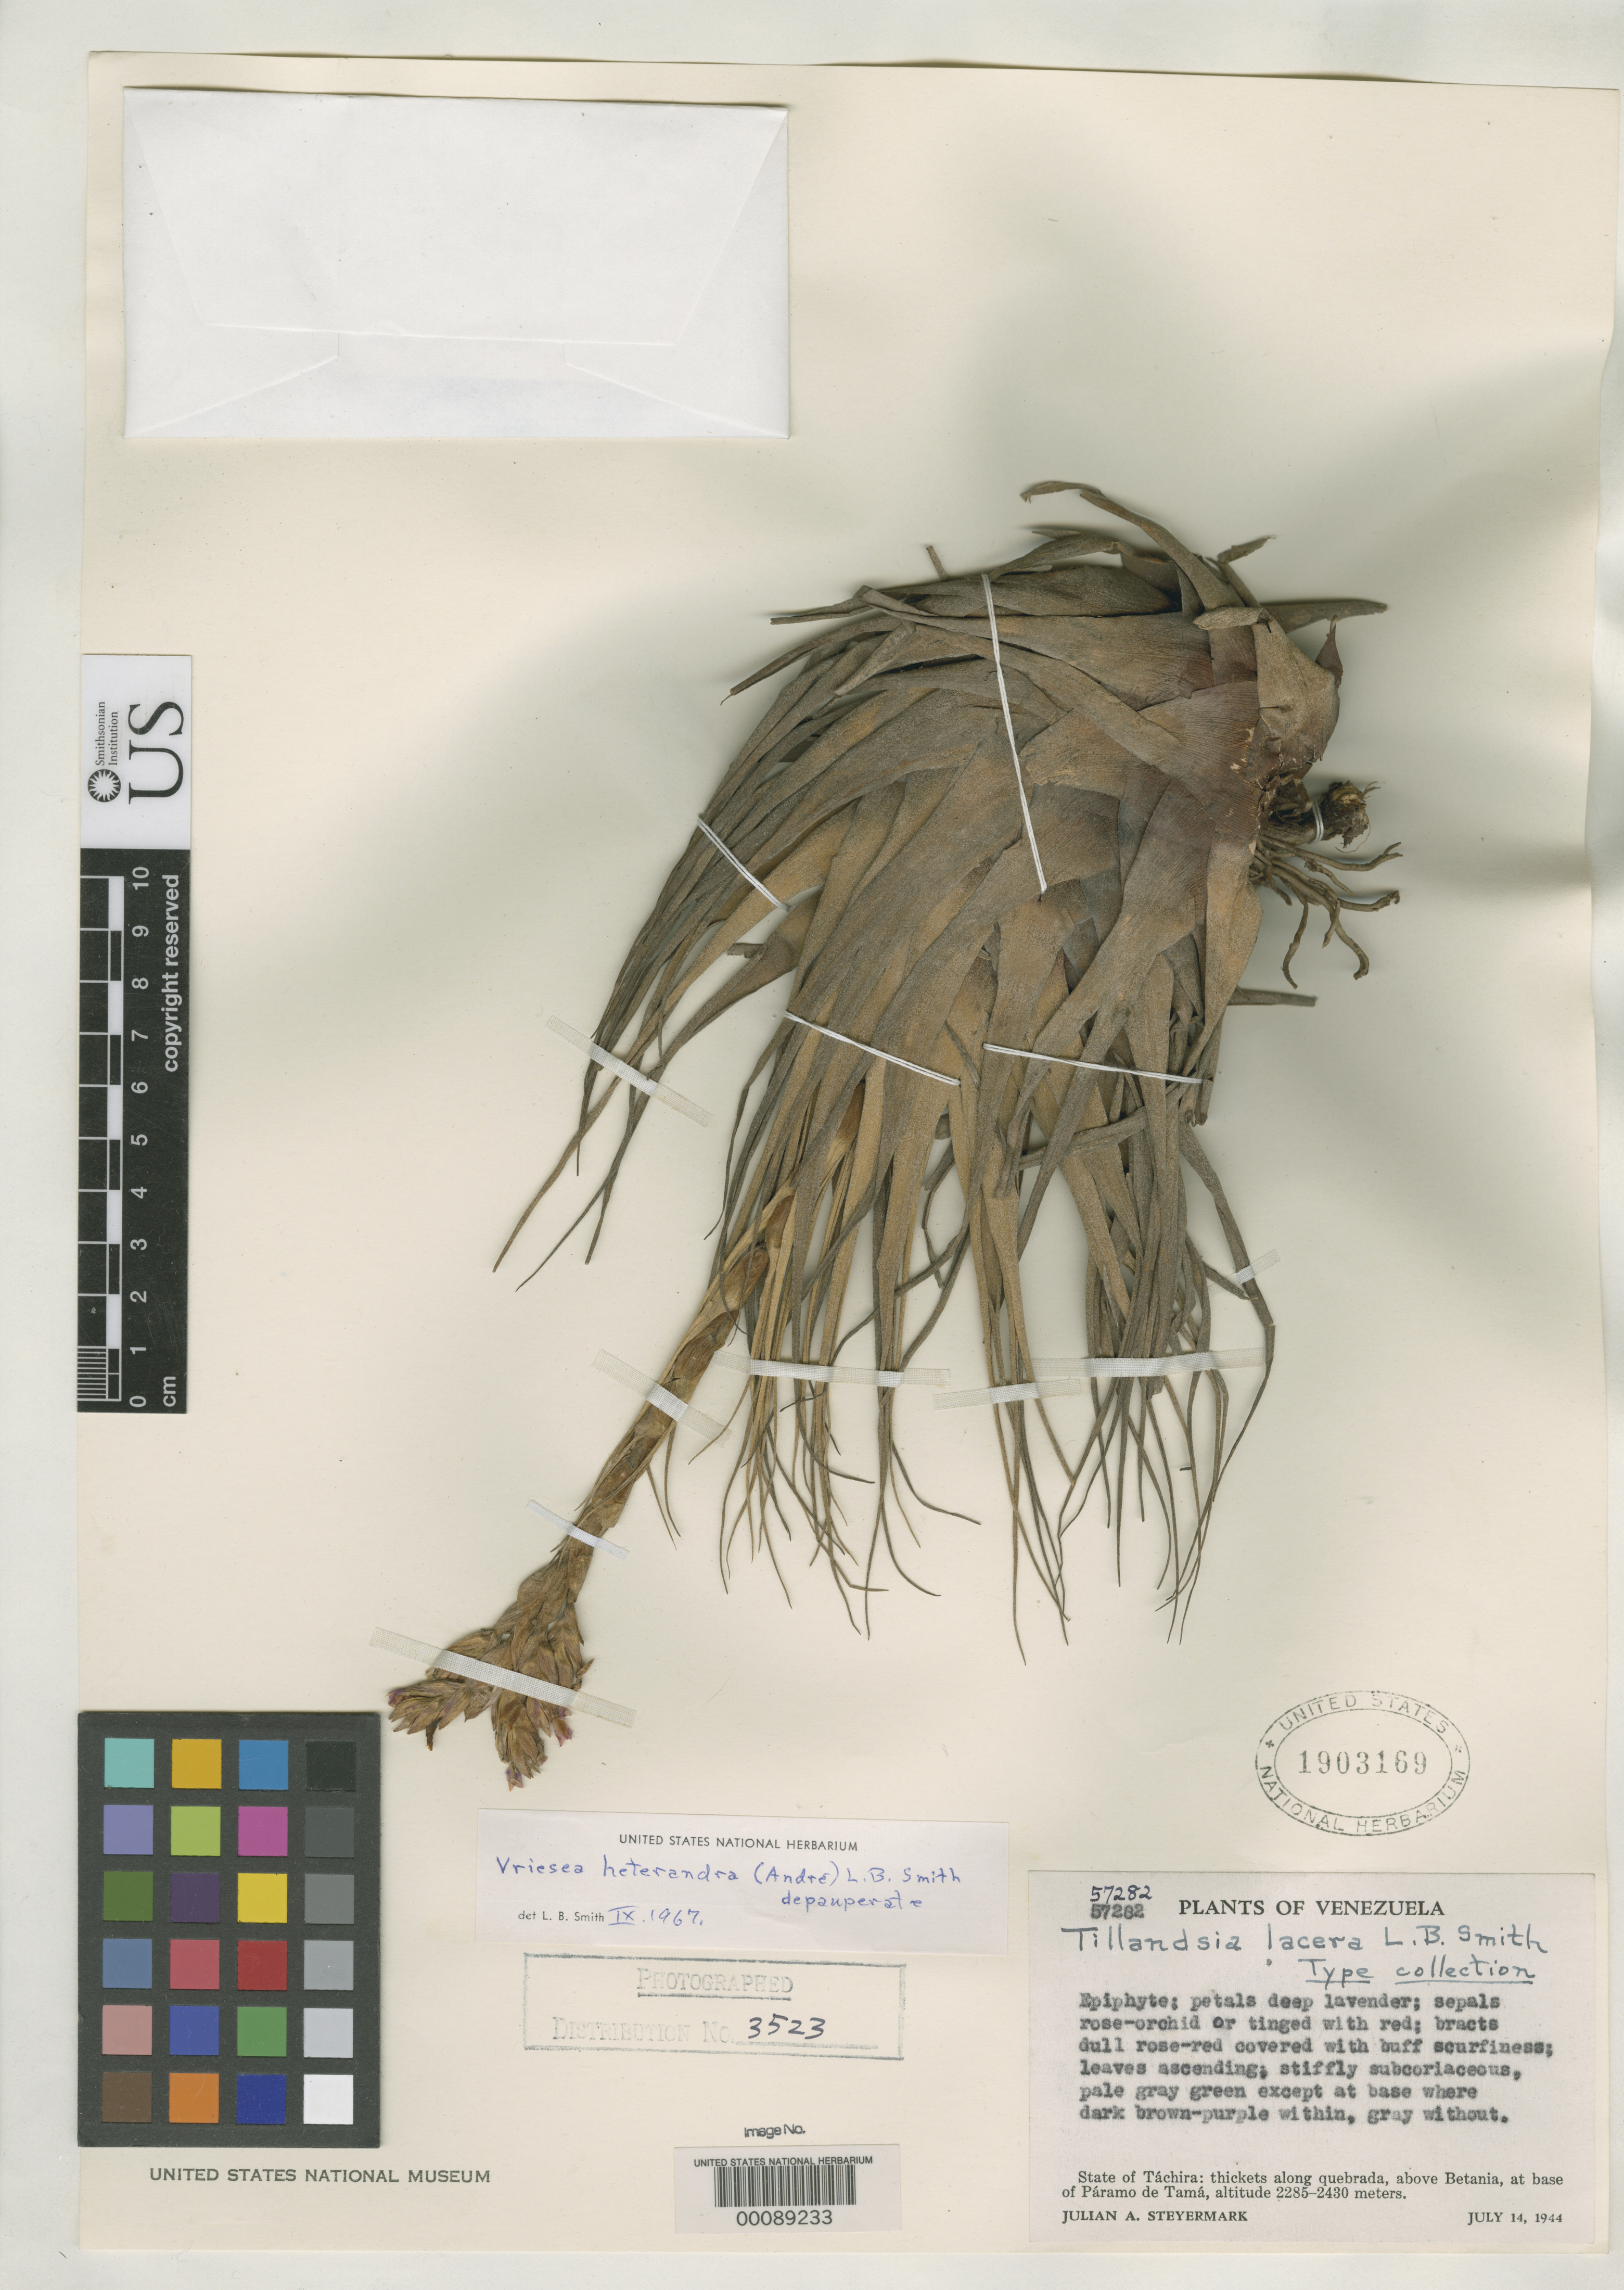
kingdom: Plantae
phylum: Tracheophyta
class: Liliopsida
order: Poales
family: Bromeliaceae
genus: Tillandsia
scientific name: Tillandsia lacera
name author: L.B. Sm.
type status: Isotype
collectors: J. Steyermark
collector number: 57282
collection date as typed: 14 Jul 1944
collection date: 1944-07-14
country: Venezuela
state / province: Tachira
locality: Above Betania, at base of Paramo de Tama; alt. 2285-2430 m. lower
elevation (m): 2285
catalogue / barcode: US 1903169